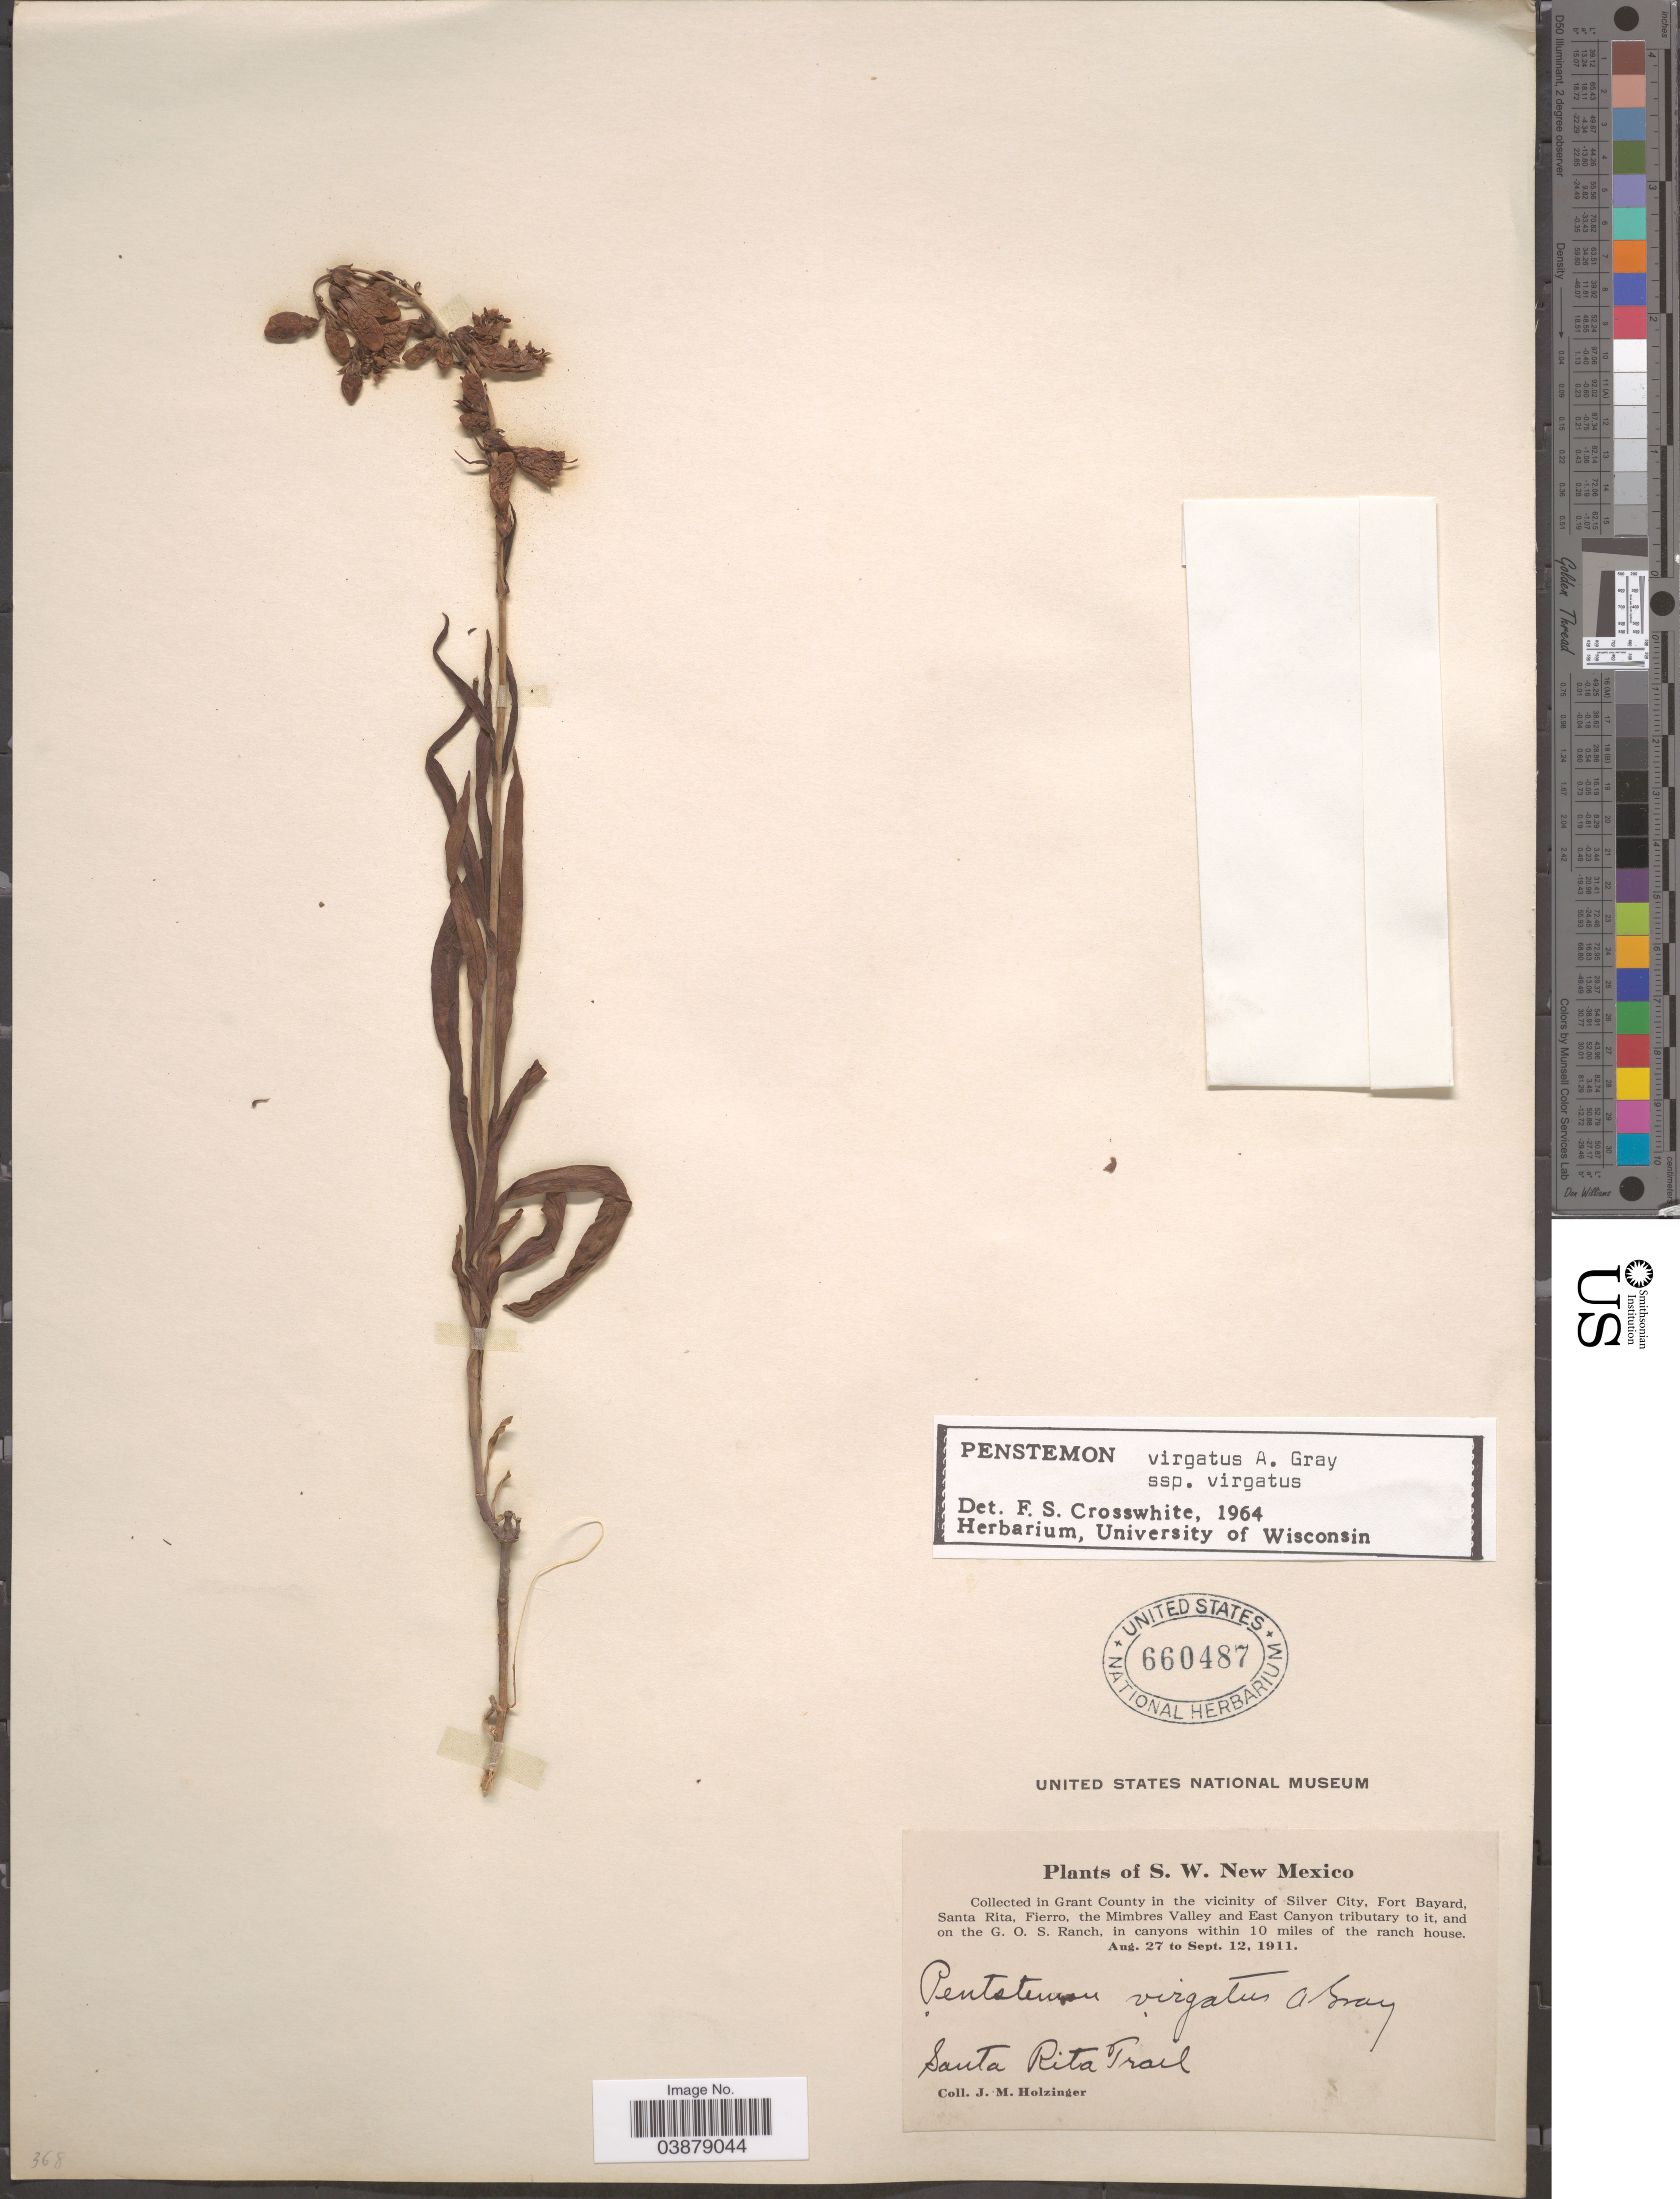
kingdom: Plantae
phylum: Tracheophyta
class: Magnoliopsida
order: Lamiales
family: Plantaginaceae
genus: Penstemon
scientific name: Penstemon virgatus subsp. virgatus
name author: A. Gray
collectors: J. M. Holzinger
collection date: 1911-08-27/1911-09-12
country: United States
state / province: New Mexico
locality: S. W. New Mexico. In Grant County in the vicinity of Silver City, Fort Bayard, Santa Rita, Fierro, the Mimbres Valley and East Canyon tributary to it, and on the G. O. S. Ranch, in canyons within 10 miles of the ranch house. Santa Rita Trail.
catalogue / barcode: US 660487